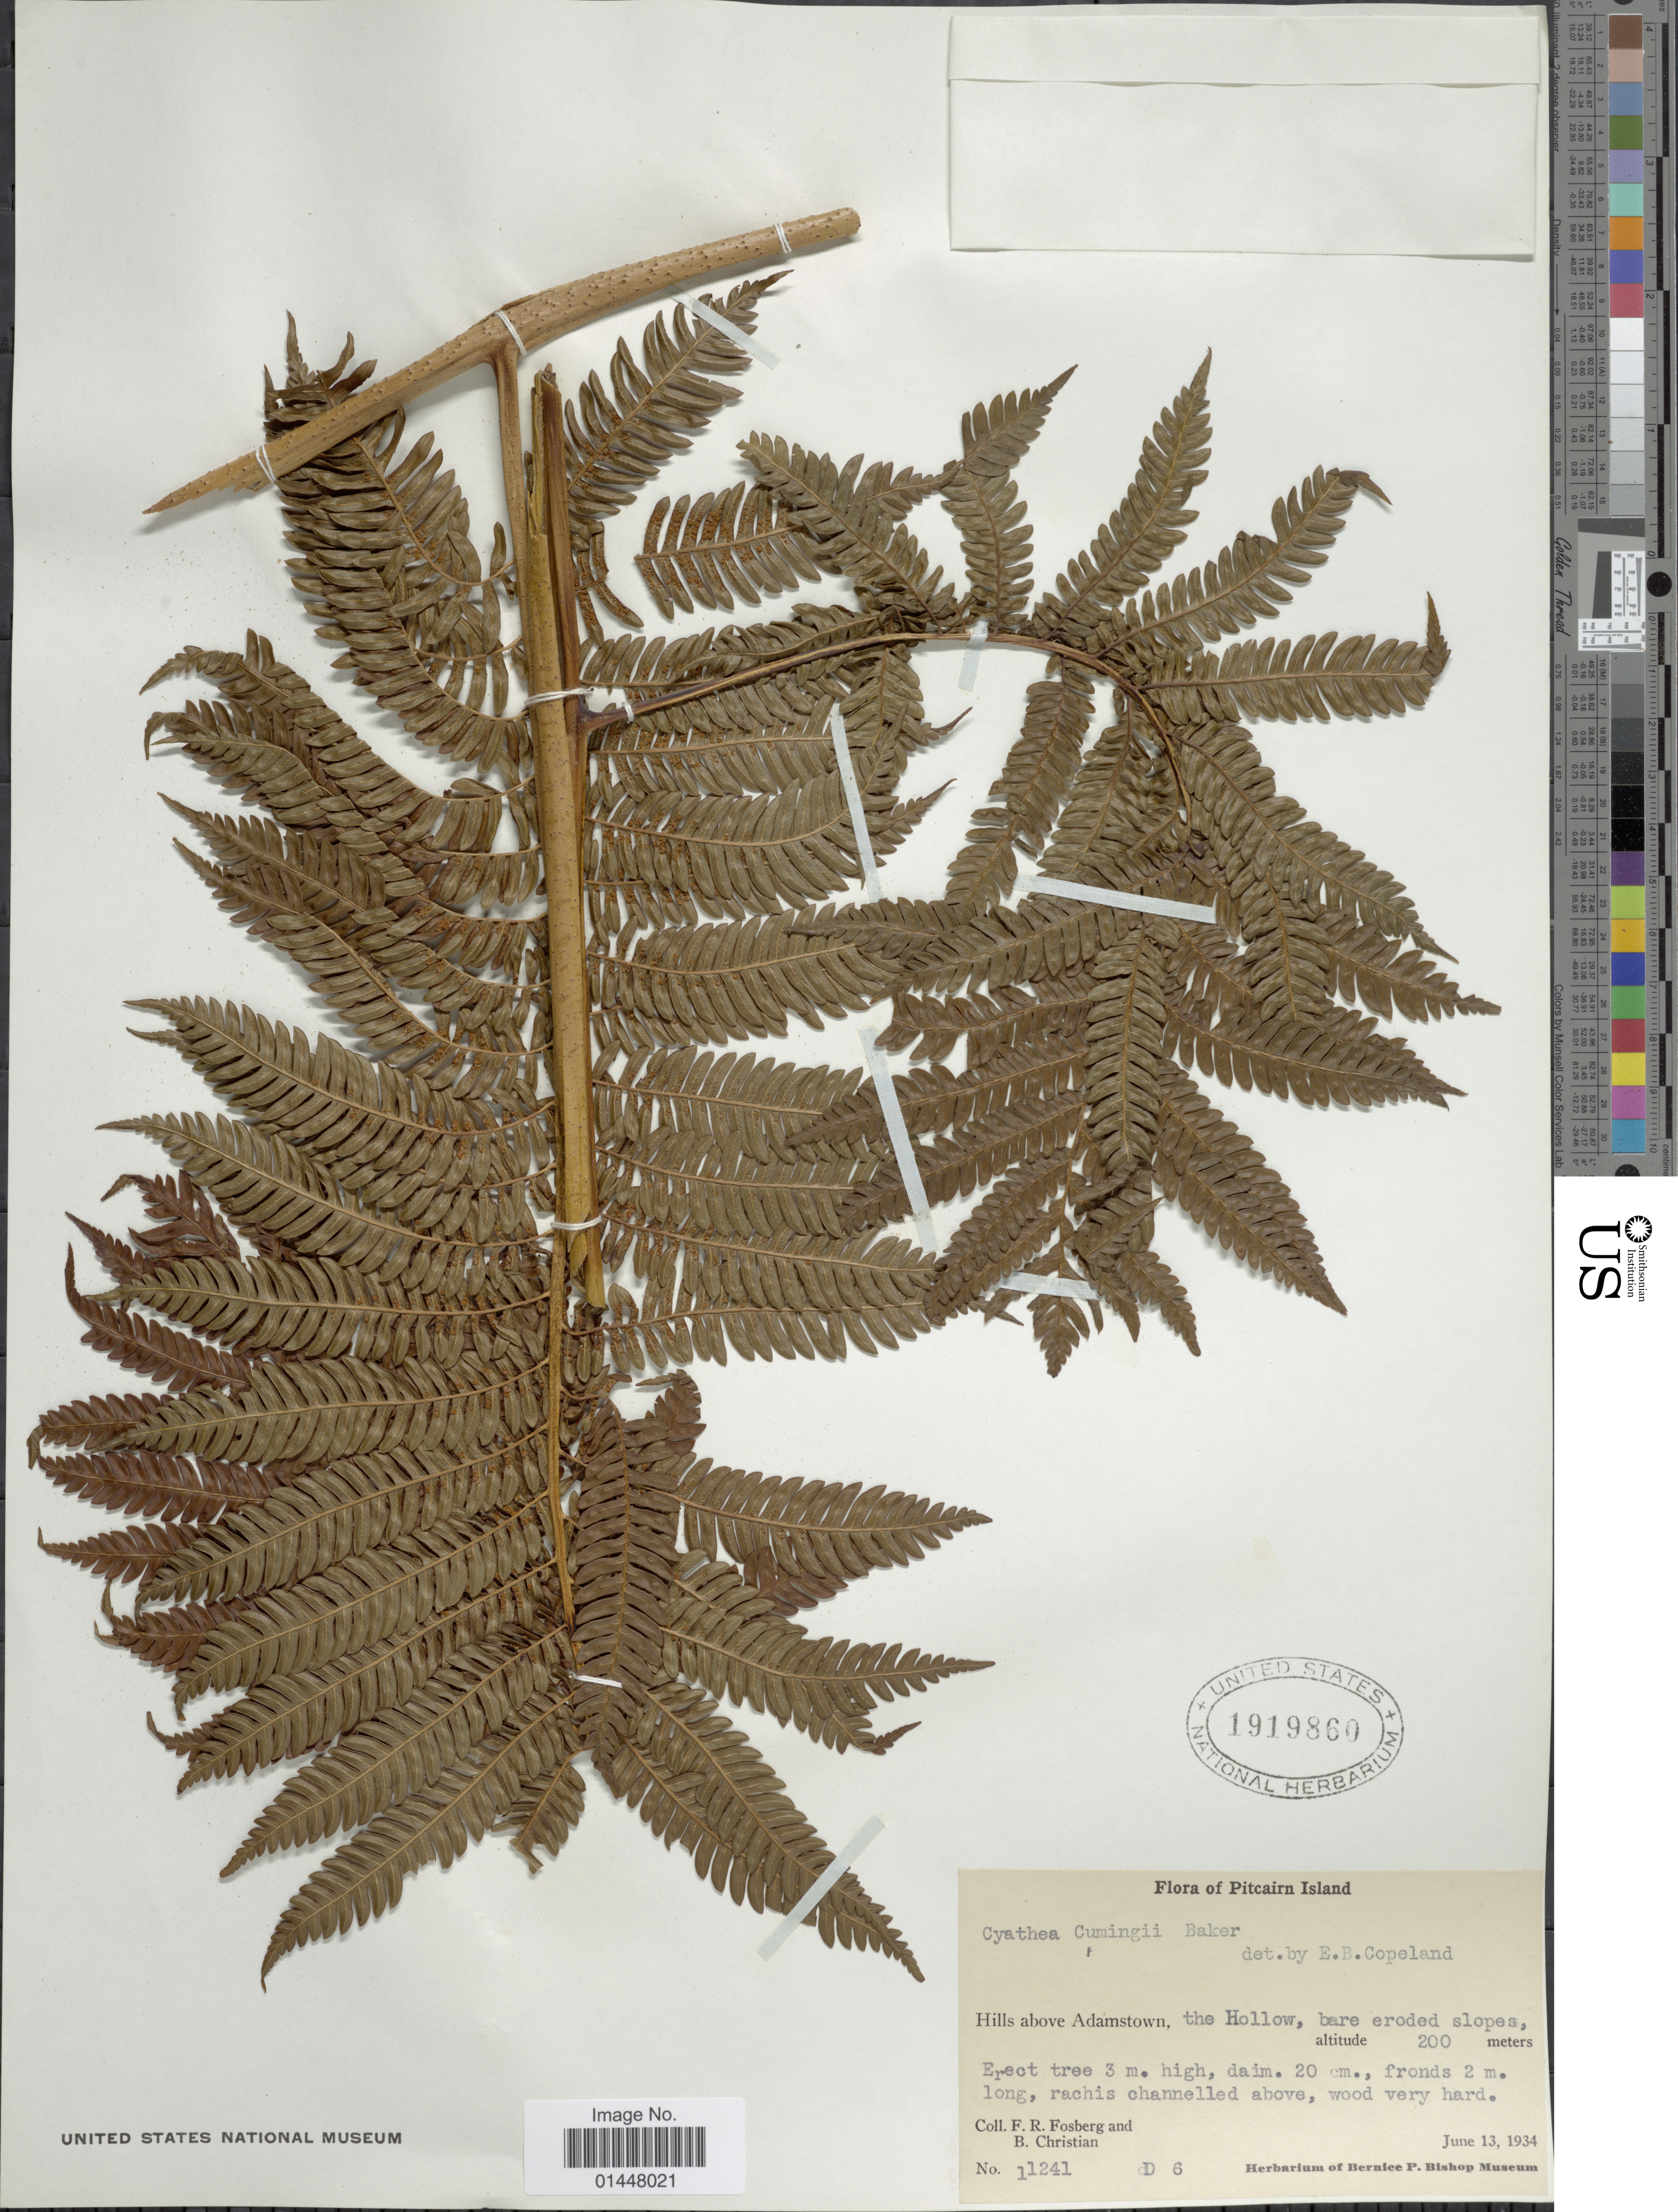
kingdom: Plantae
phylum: Tracheophyta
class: Polypodiopsida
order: Cyatheales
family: Cyatheaceae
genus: Sphaeropteris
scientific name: Sphaeropteris medullaris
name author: (G. Forst.) Bernh.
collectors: F. R. Fosberg & B. Christian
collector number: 11241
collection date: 1934-06-13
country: Pitcairn Islands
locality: Hills above Adamstown, The hollow bare eroded slopes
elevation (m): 200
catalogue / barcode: US 1919860